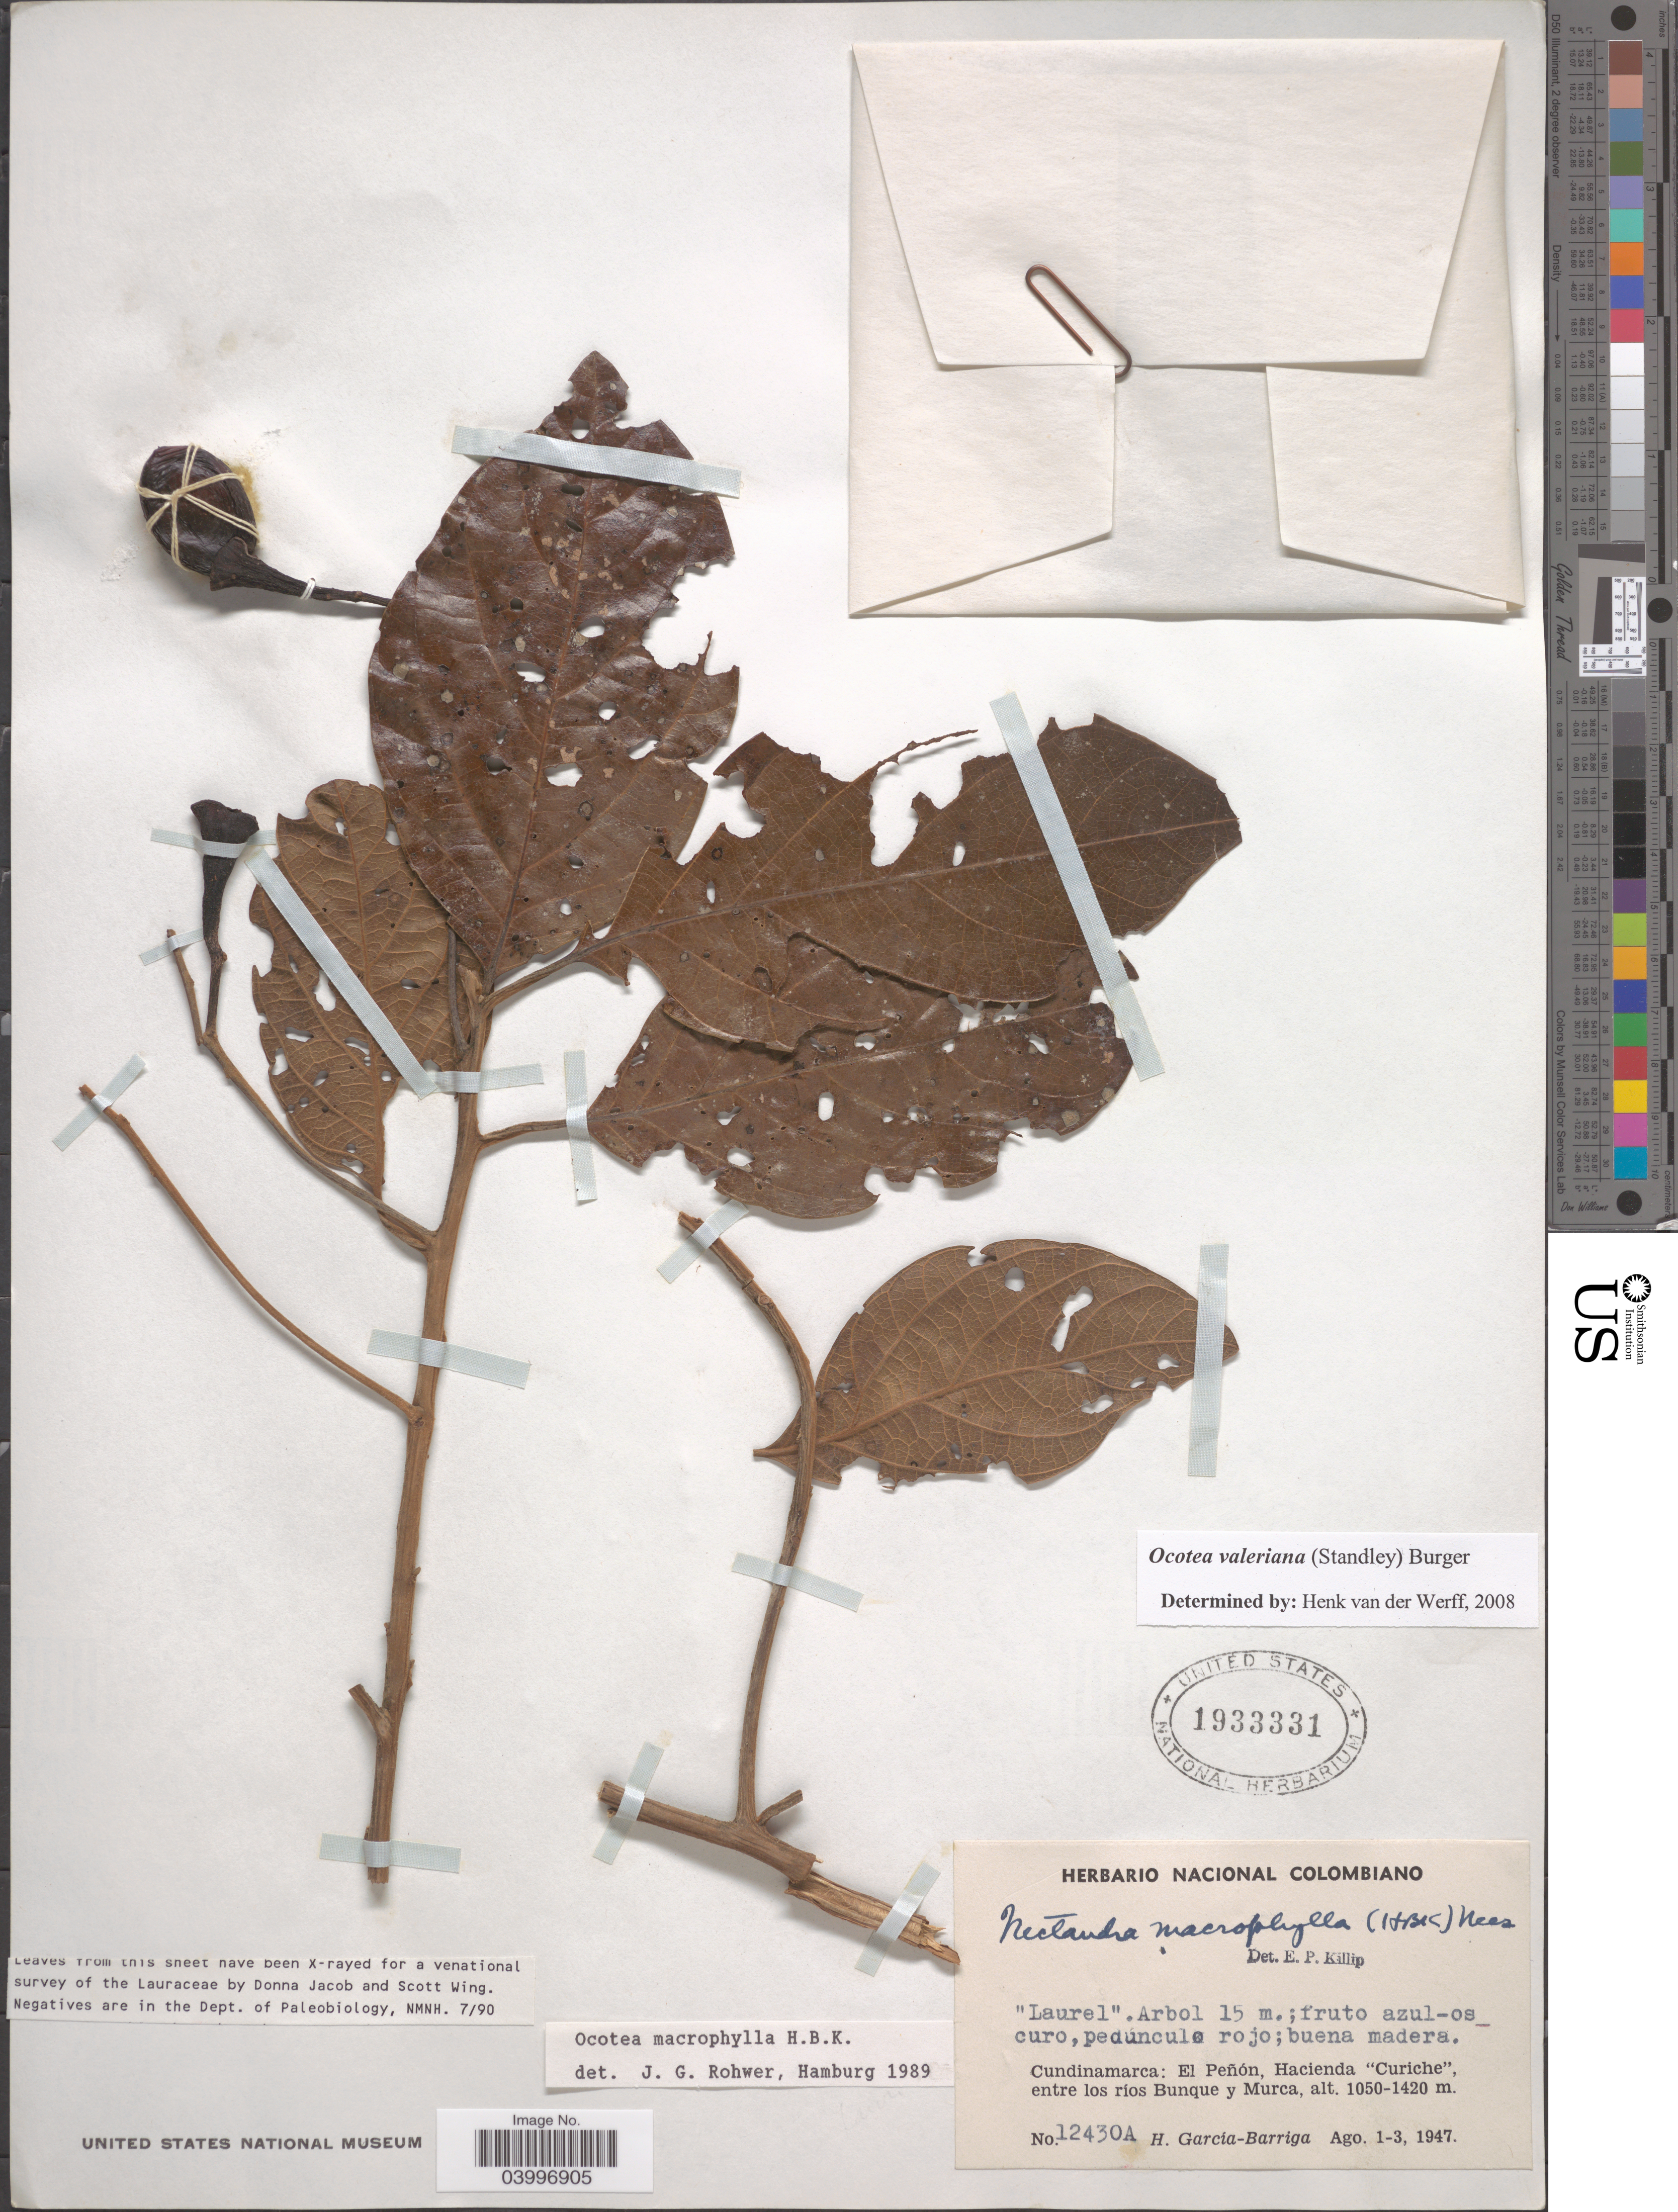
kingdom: Plantae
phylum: Tracheophyta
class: Magnoliopsida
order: Laurales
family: Lauraceae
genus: Ocotea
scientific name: Ocotea valeriana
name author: (Standl.) W.C. Burger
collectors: H. García Barriga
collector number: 12430A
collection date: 1947-08-01/1947-08-03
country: Colombia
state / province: Cundinamarca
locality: El Peñón, Hacienda "Curiche", entre los rios Bunque y Murca.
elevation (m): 1050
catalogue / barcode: US 1933331